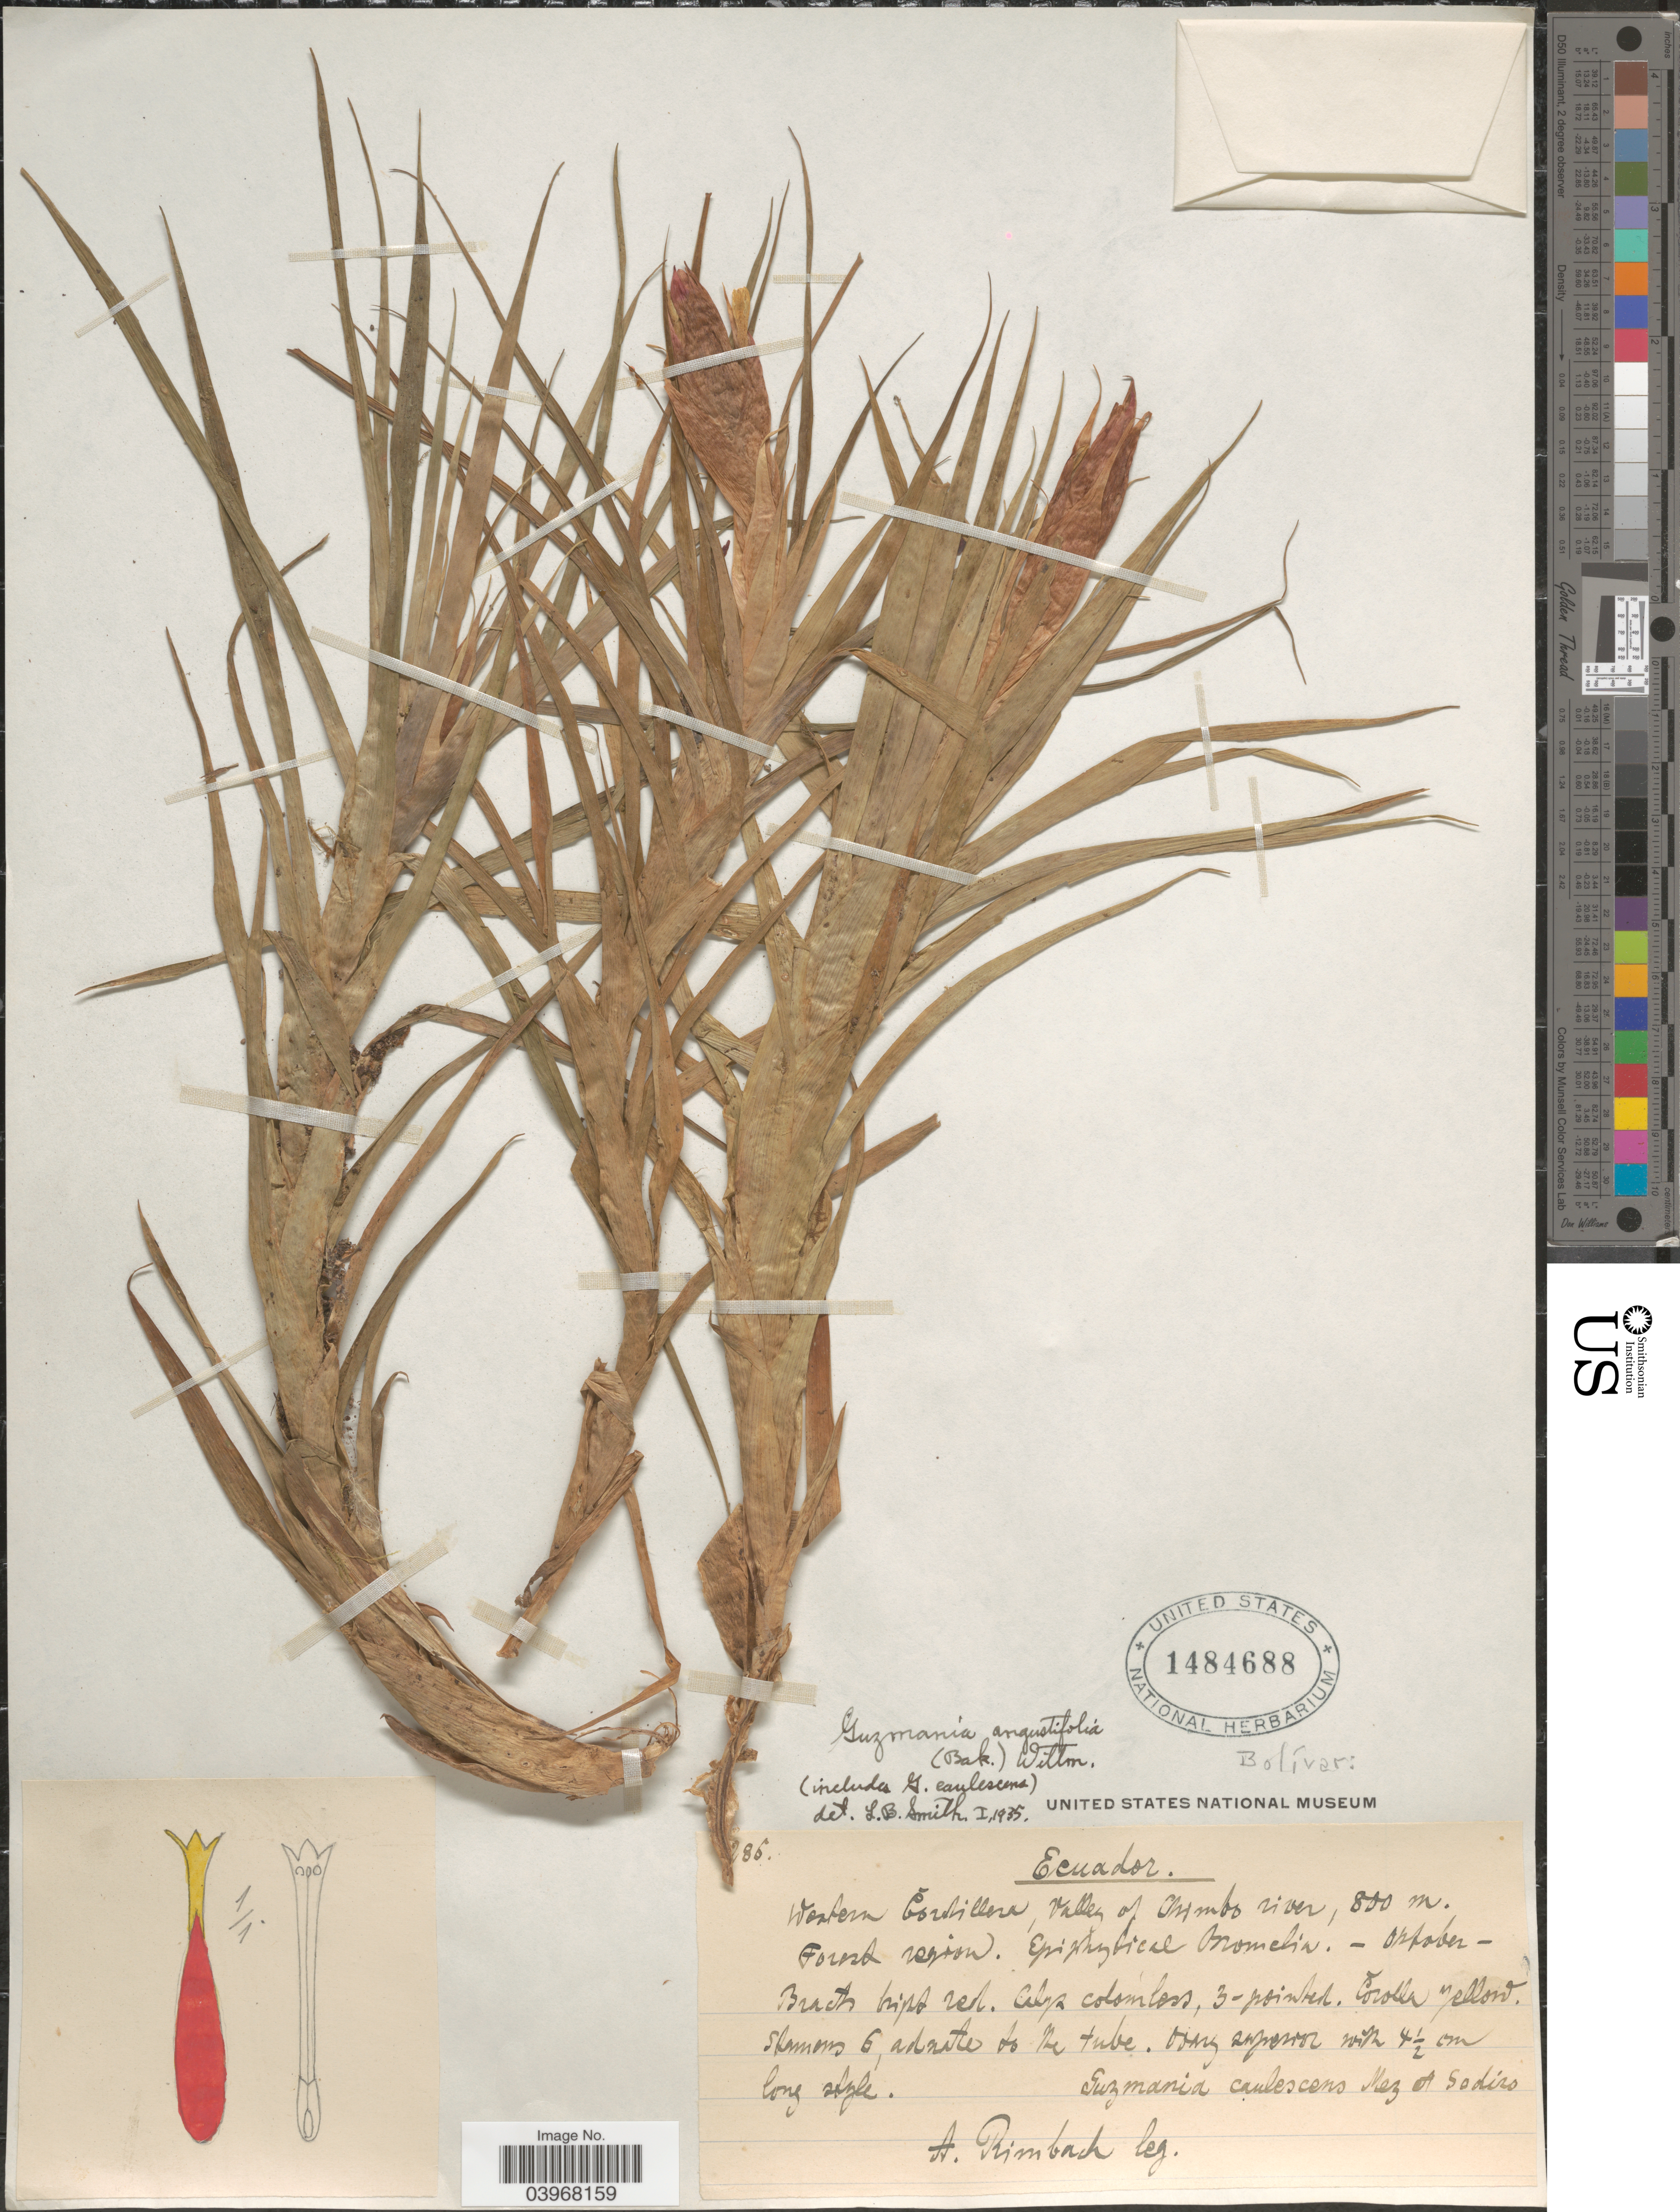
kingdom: Plantae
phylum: Tracheophyta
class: Liliopsida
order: Poales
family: Bromeliaceae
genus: Guzmania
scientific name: Guzmania angustifolia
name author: (Baker) Wittm.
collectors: A. Rimbach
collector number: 286*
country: Ecuador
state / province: Bolívar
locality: Western Cordillera, Valley of Chimbo river. Forest region.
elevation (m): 800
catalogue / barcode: US 1484688